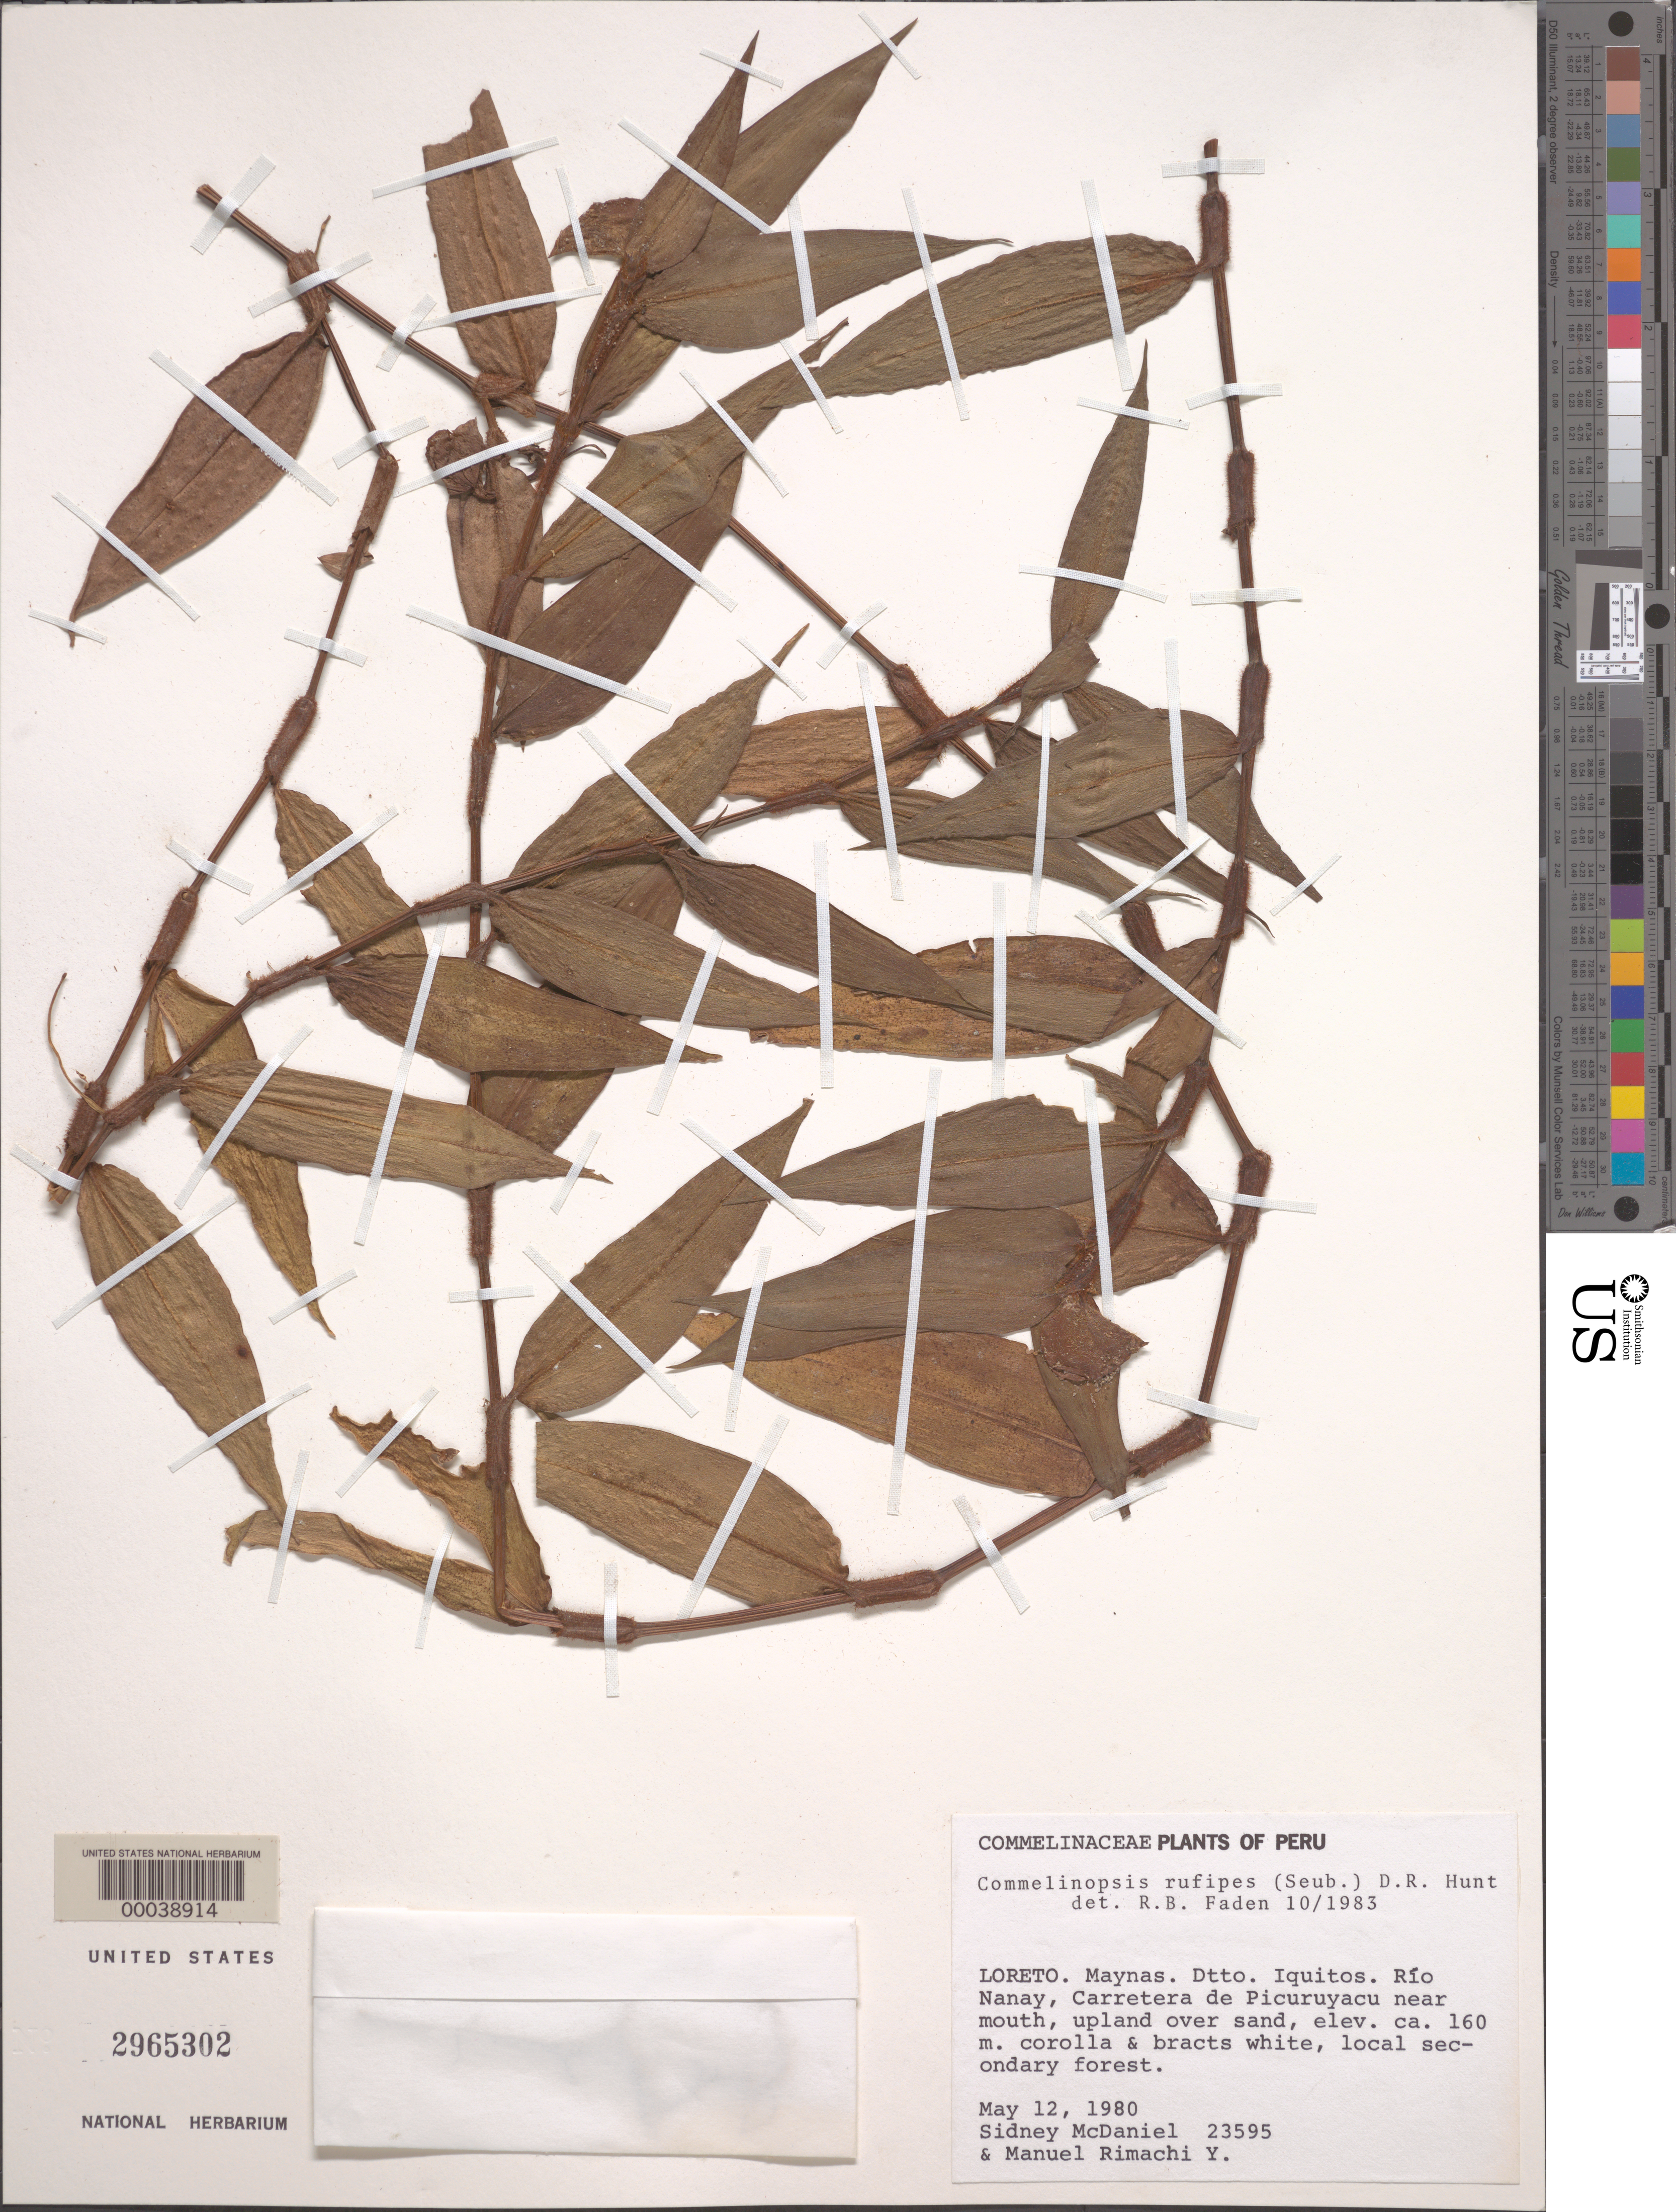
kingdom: Plantae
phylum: Tracheophyta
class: Liliopsida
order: Commelinales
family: Commelinaceae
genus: Commelina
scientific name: Commelina rufipes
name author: Seub.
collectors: S. T. McDaniel & M. Rimachi Y.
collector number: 23595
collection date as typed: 12 May 1980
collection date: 1980-05-12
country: Peru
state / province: Loreto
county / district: Maynas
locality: Dtto. iquitos. rio nanay, carretera de picuruyacu near mouth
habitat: Upland over sand, local secondary forest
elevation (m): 160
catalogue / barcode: US 2965302